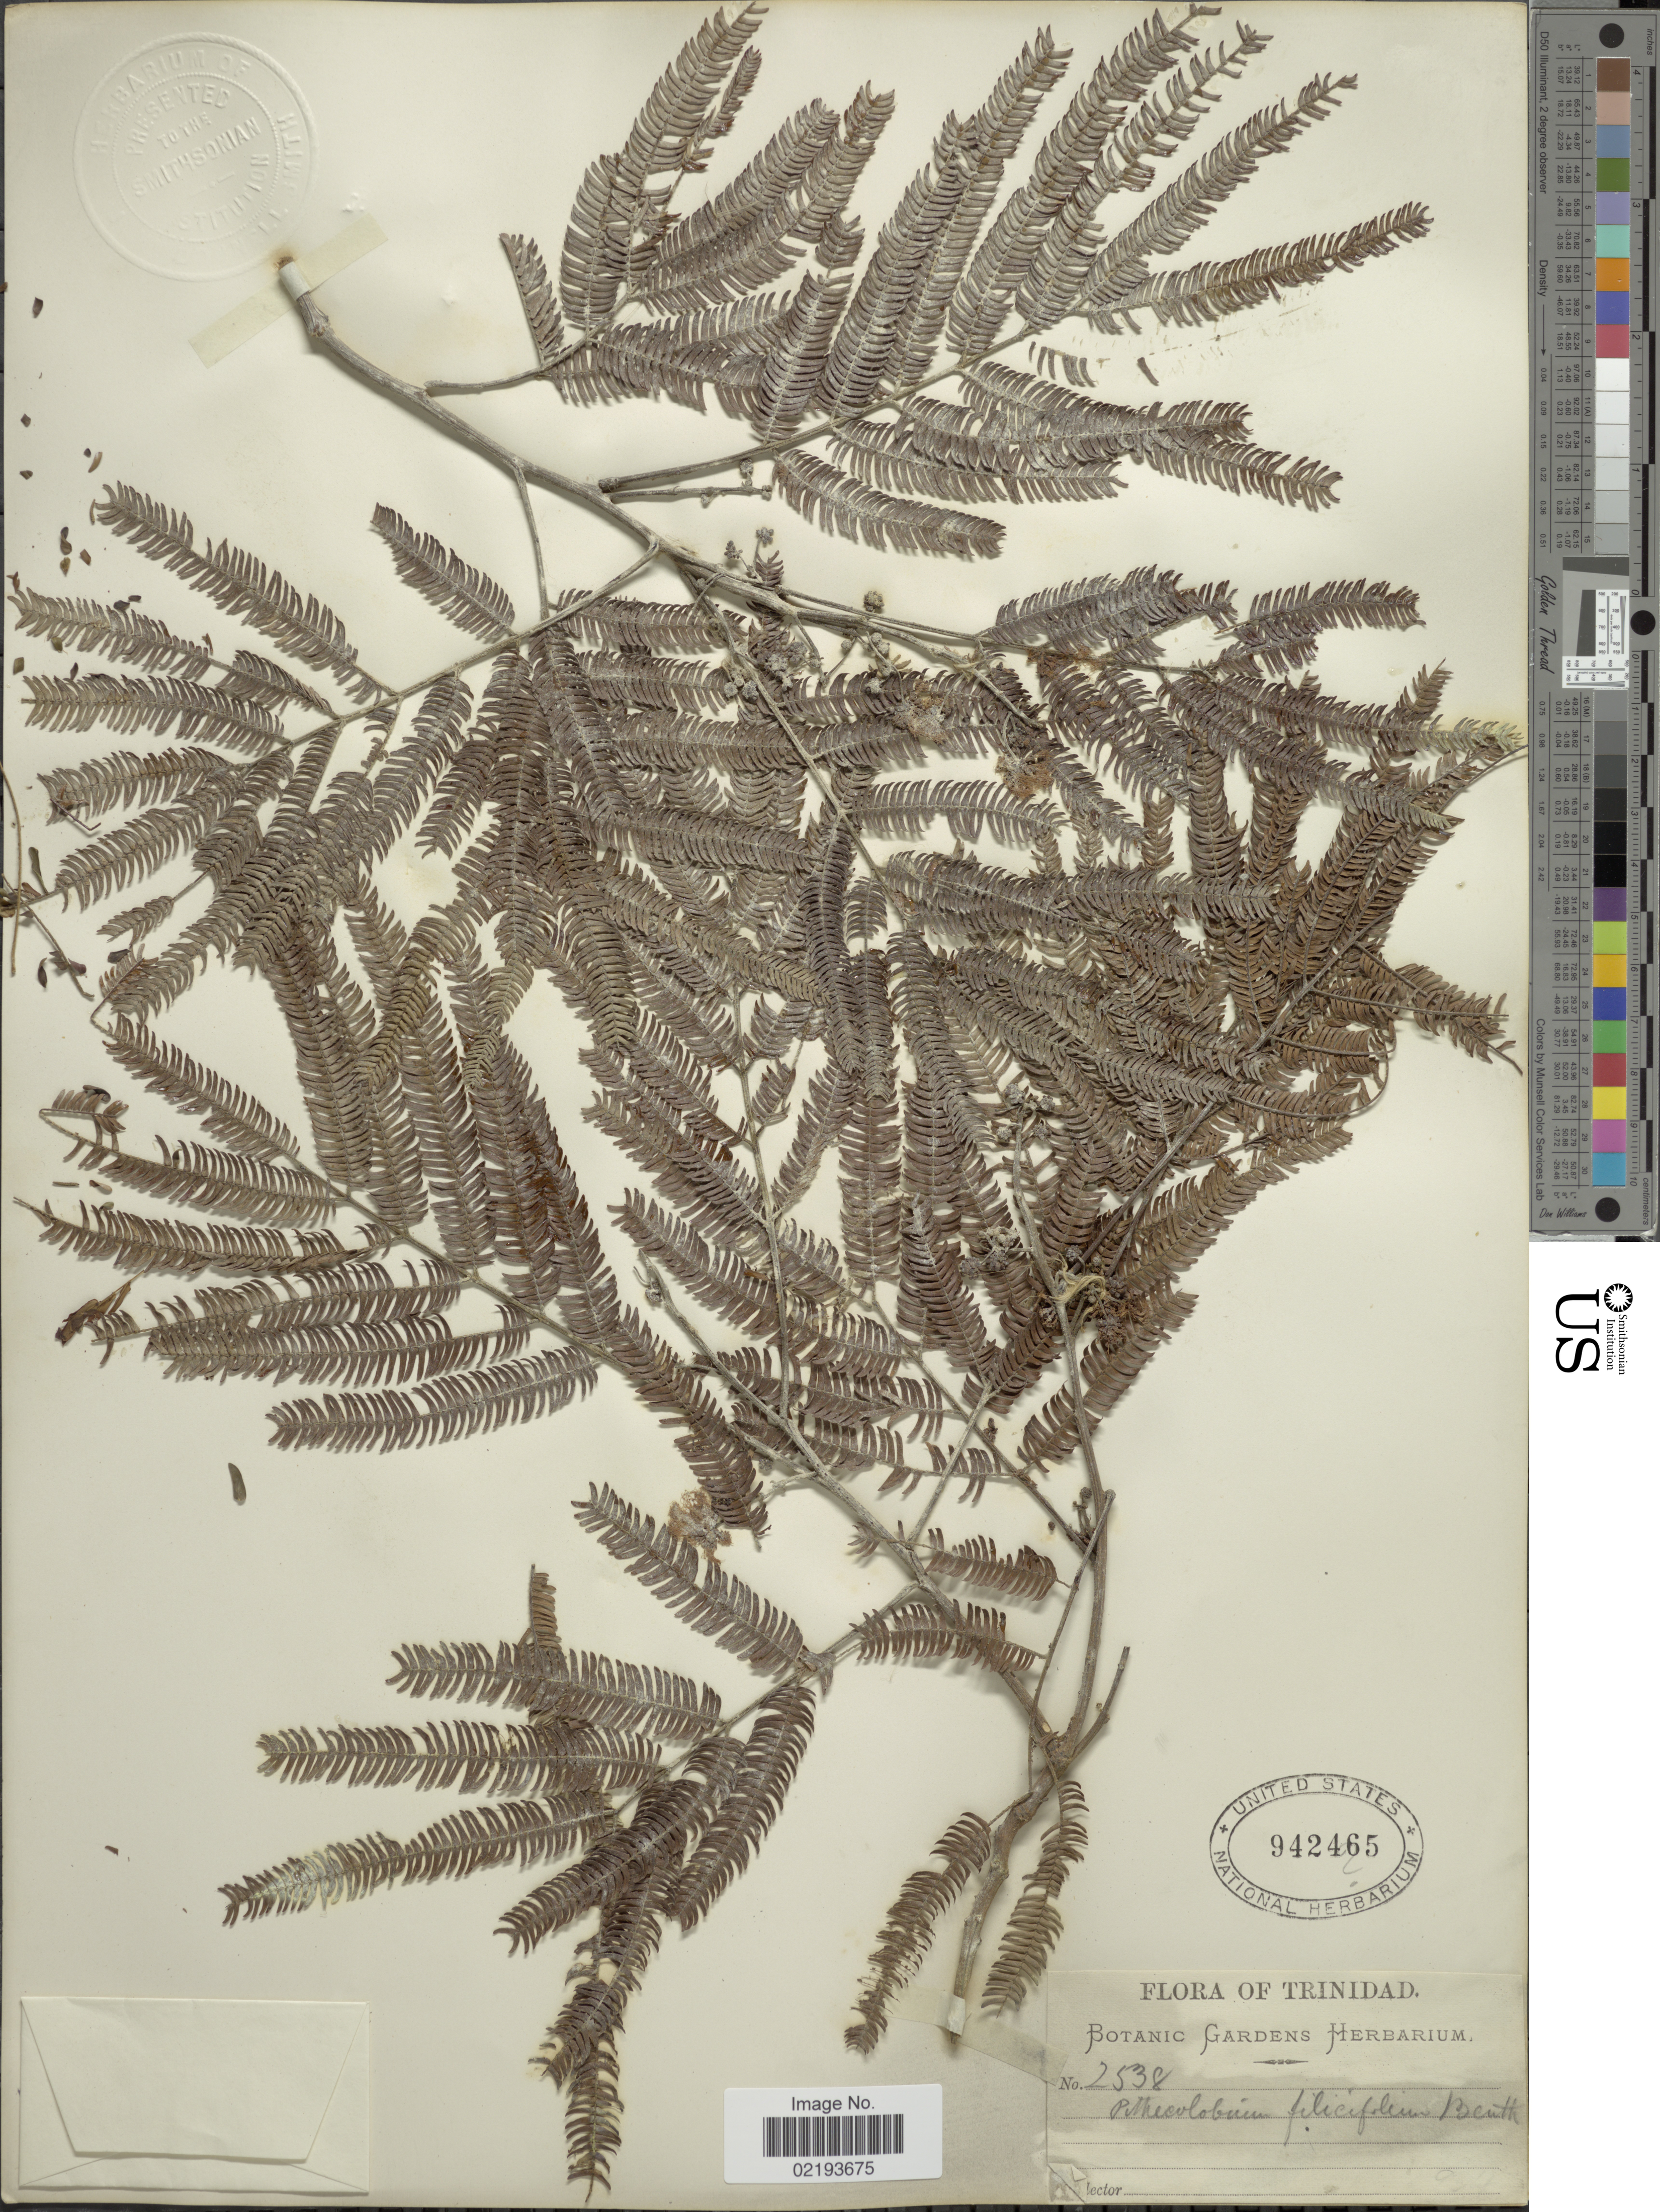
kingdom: Plantae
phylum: Tracheophyta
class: Magnoliopsida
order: Fabales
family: Fabaceae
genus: Cojoba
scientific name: Cojoba arborea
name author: (L.) Britton & Rose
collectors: Botanic Gardens Herbarium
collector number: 2538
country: Trinidad and Tobago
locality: Trinidad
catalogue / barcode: US 942465